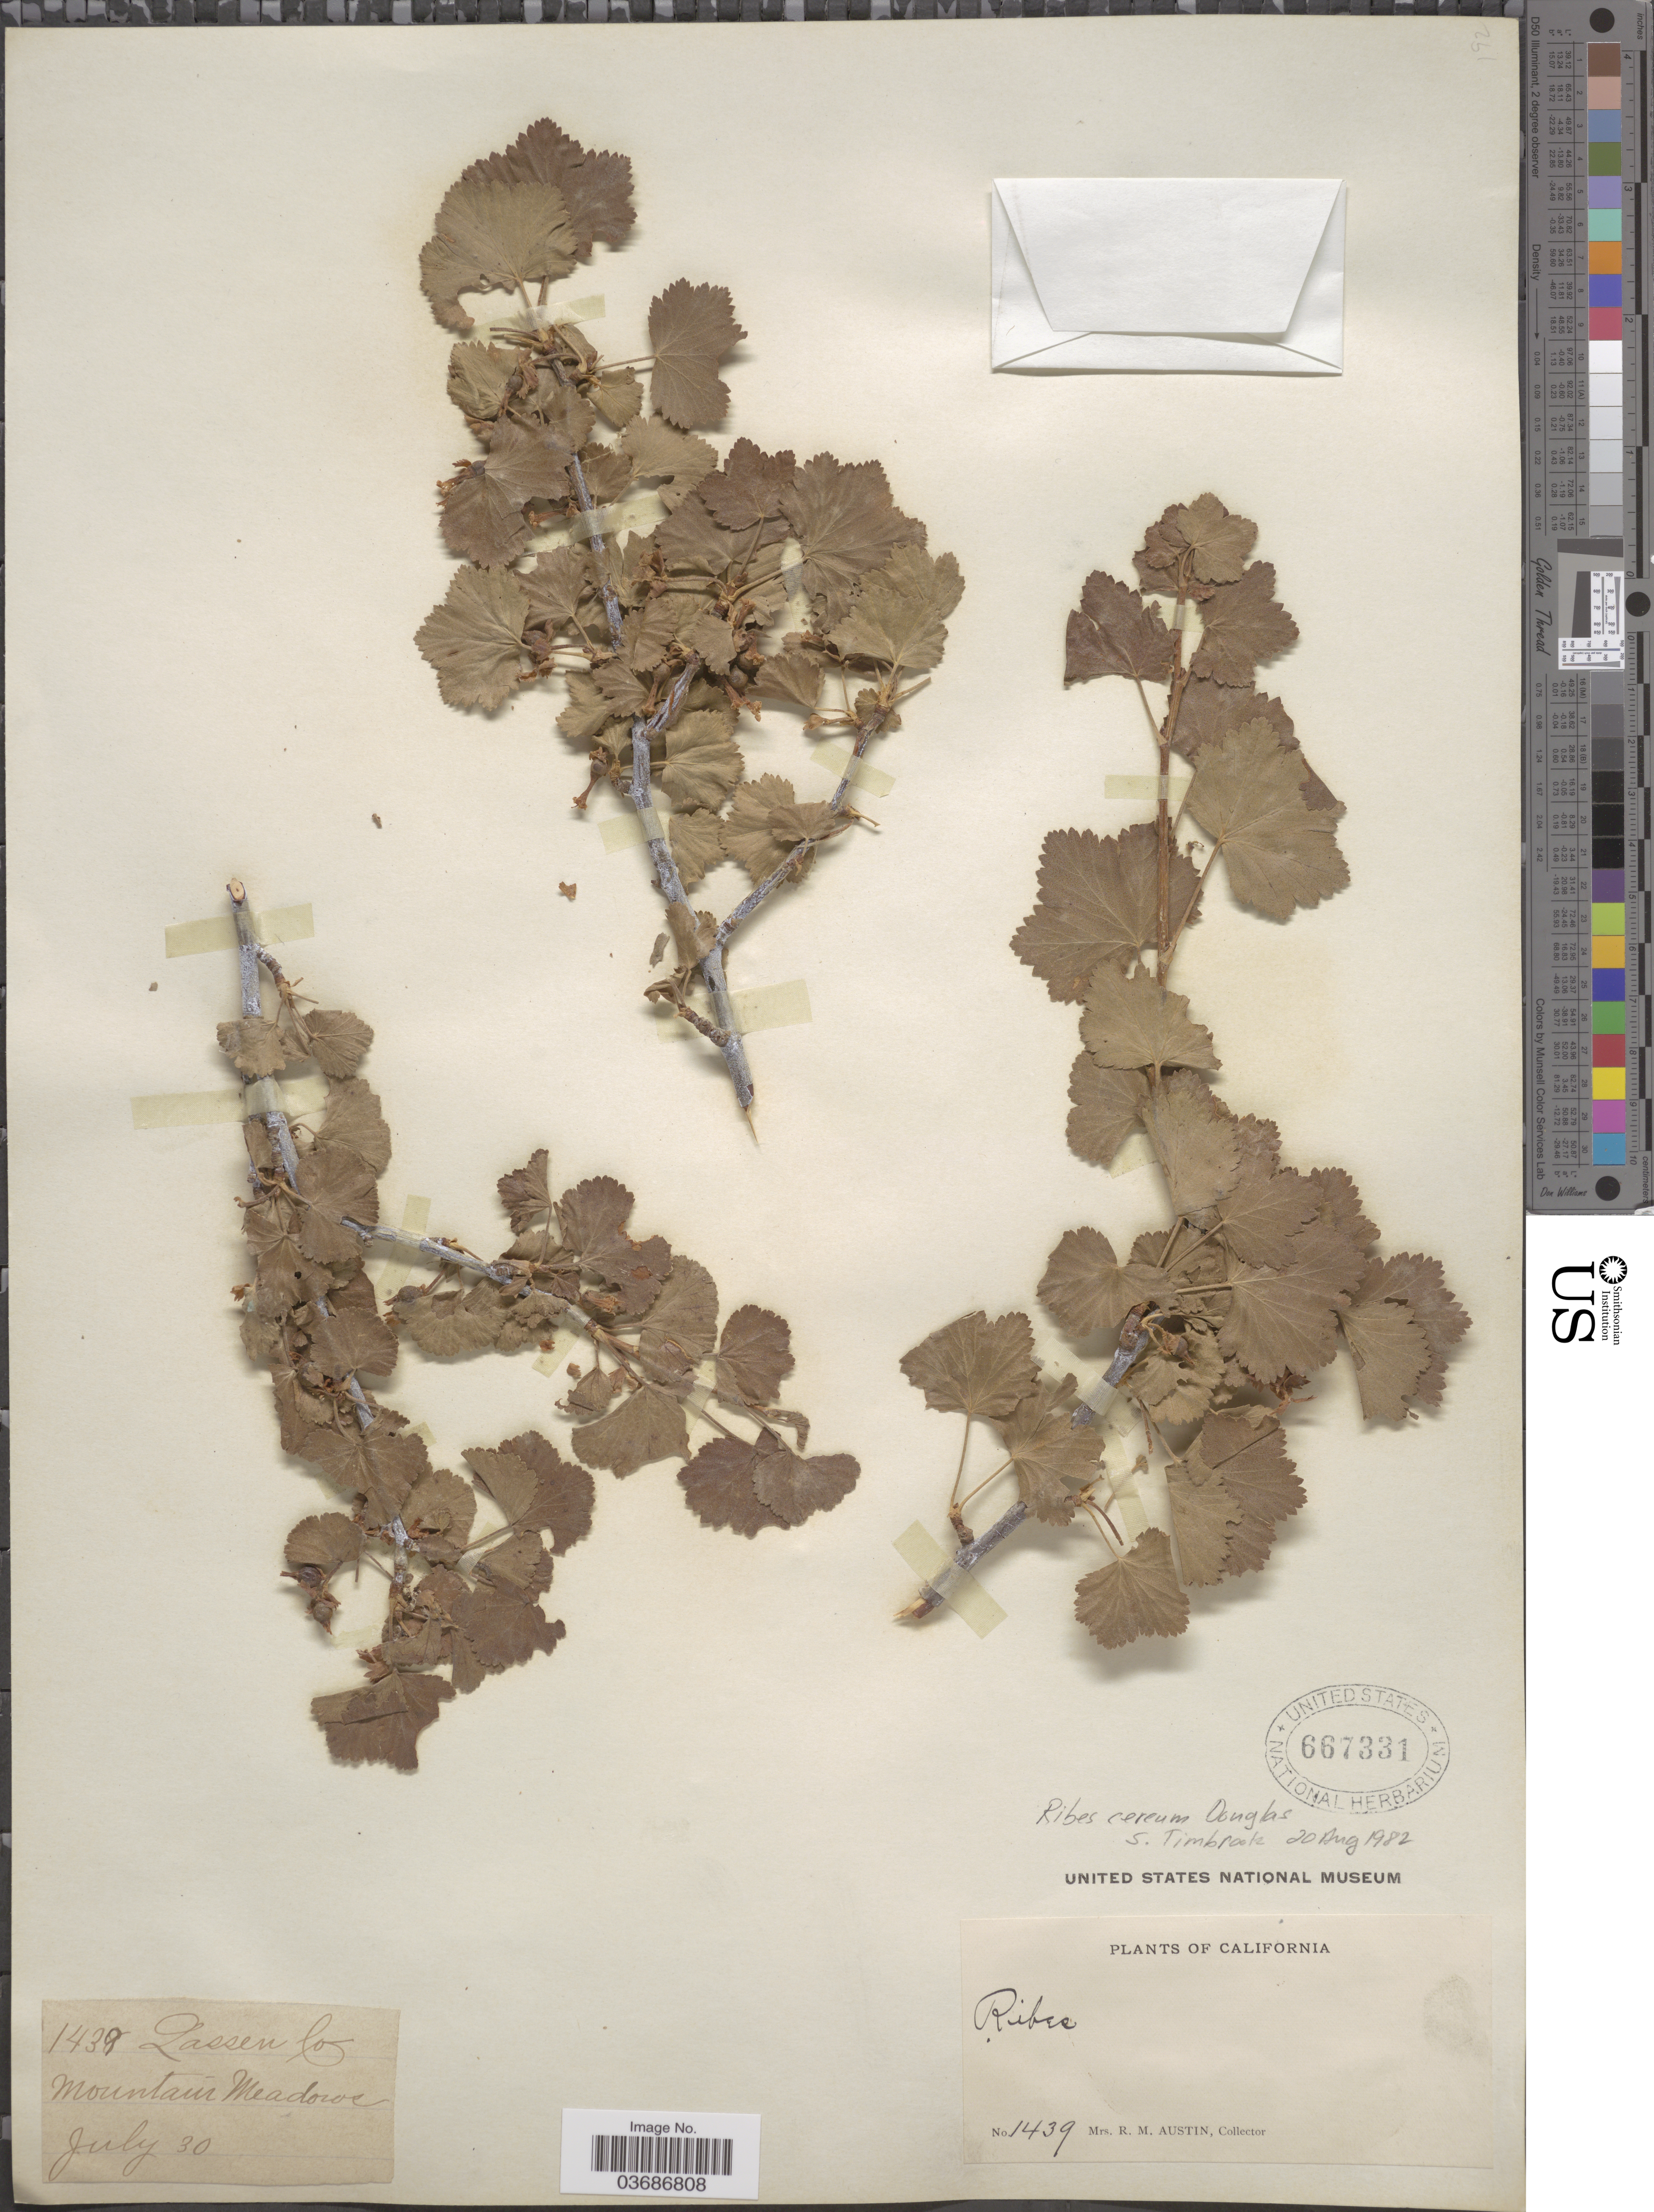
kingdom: Plantae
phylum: Tracheophyta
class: Magnoliopsida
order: Saxifragales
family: Grossulariaceae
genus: Ribes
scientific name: Ribes cereum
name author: Douglas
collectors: R. Austin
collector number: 1439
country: United States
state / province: California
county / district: Lassen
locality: Lassen Co. Mountain Meadows.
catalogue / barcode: US 667331